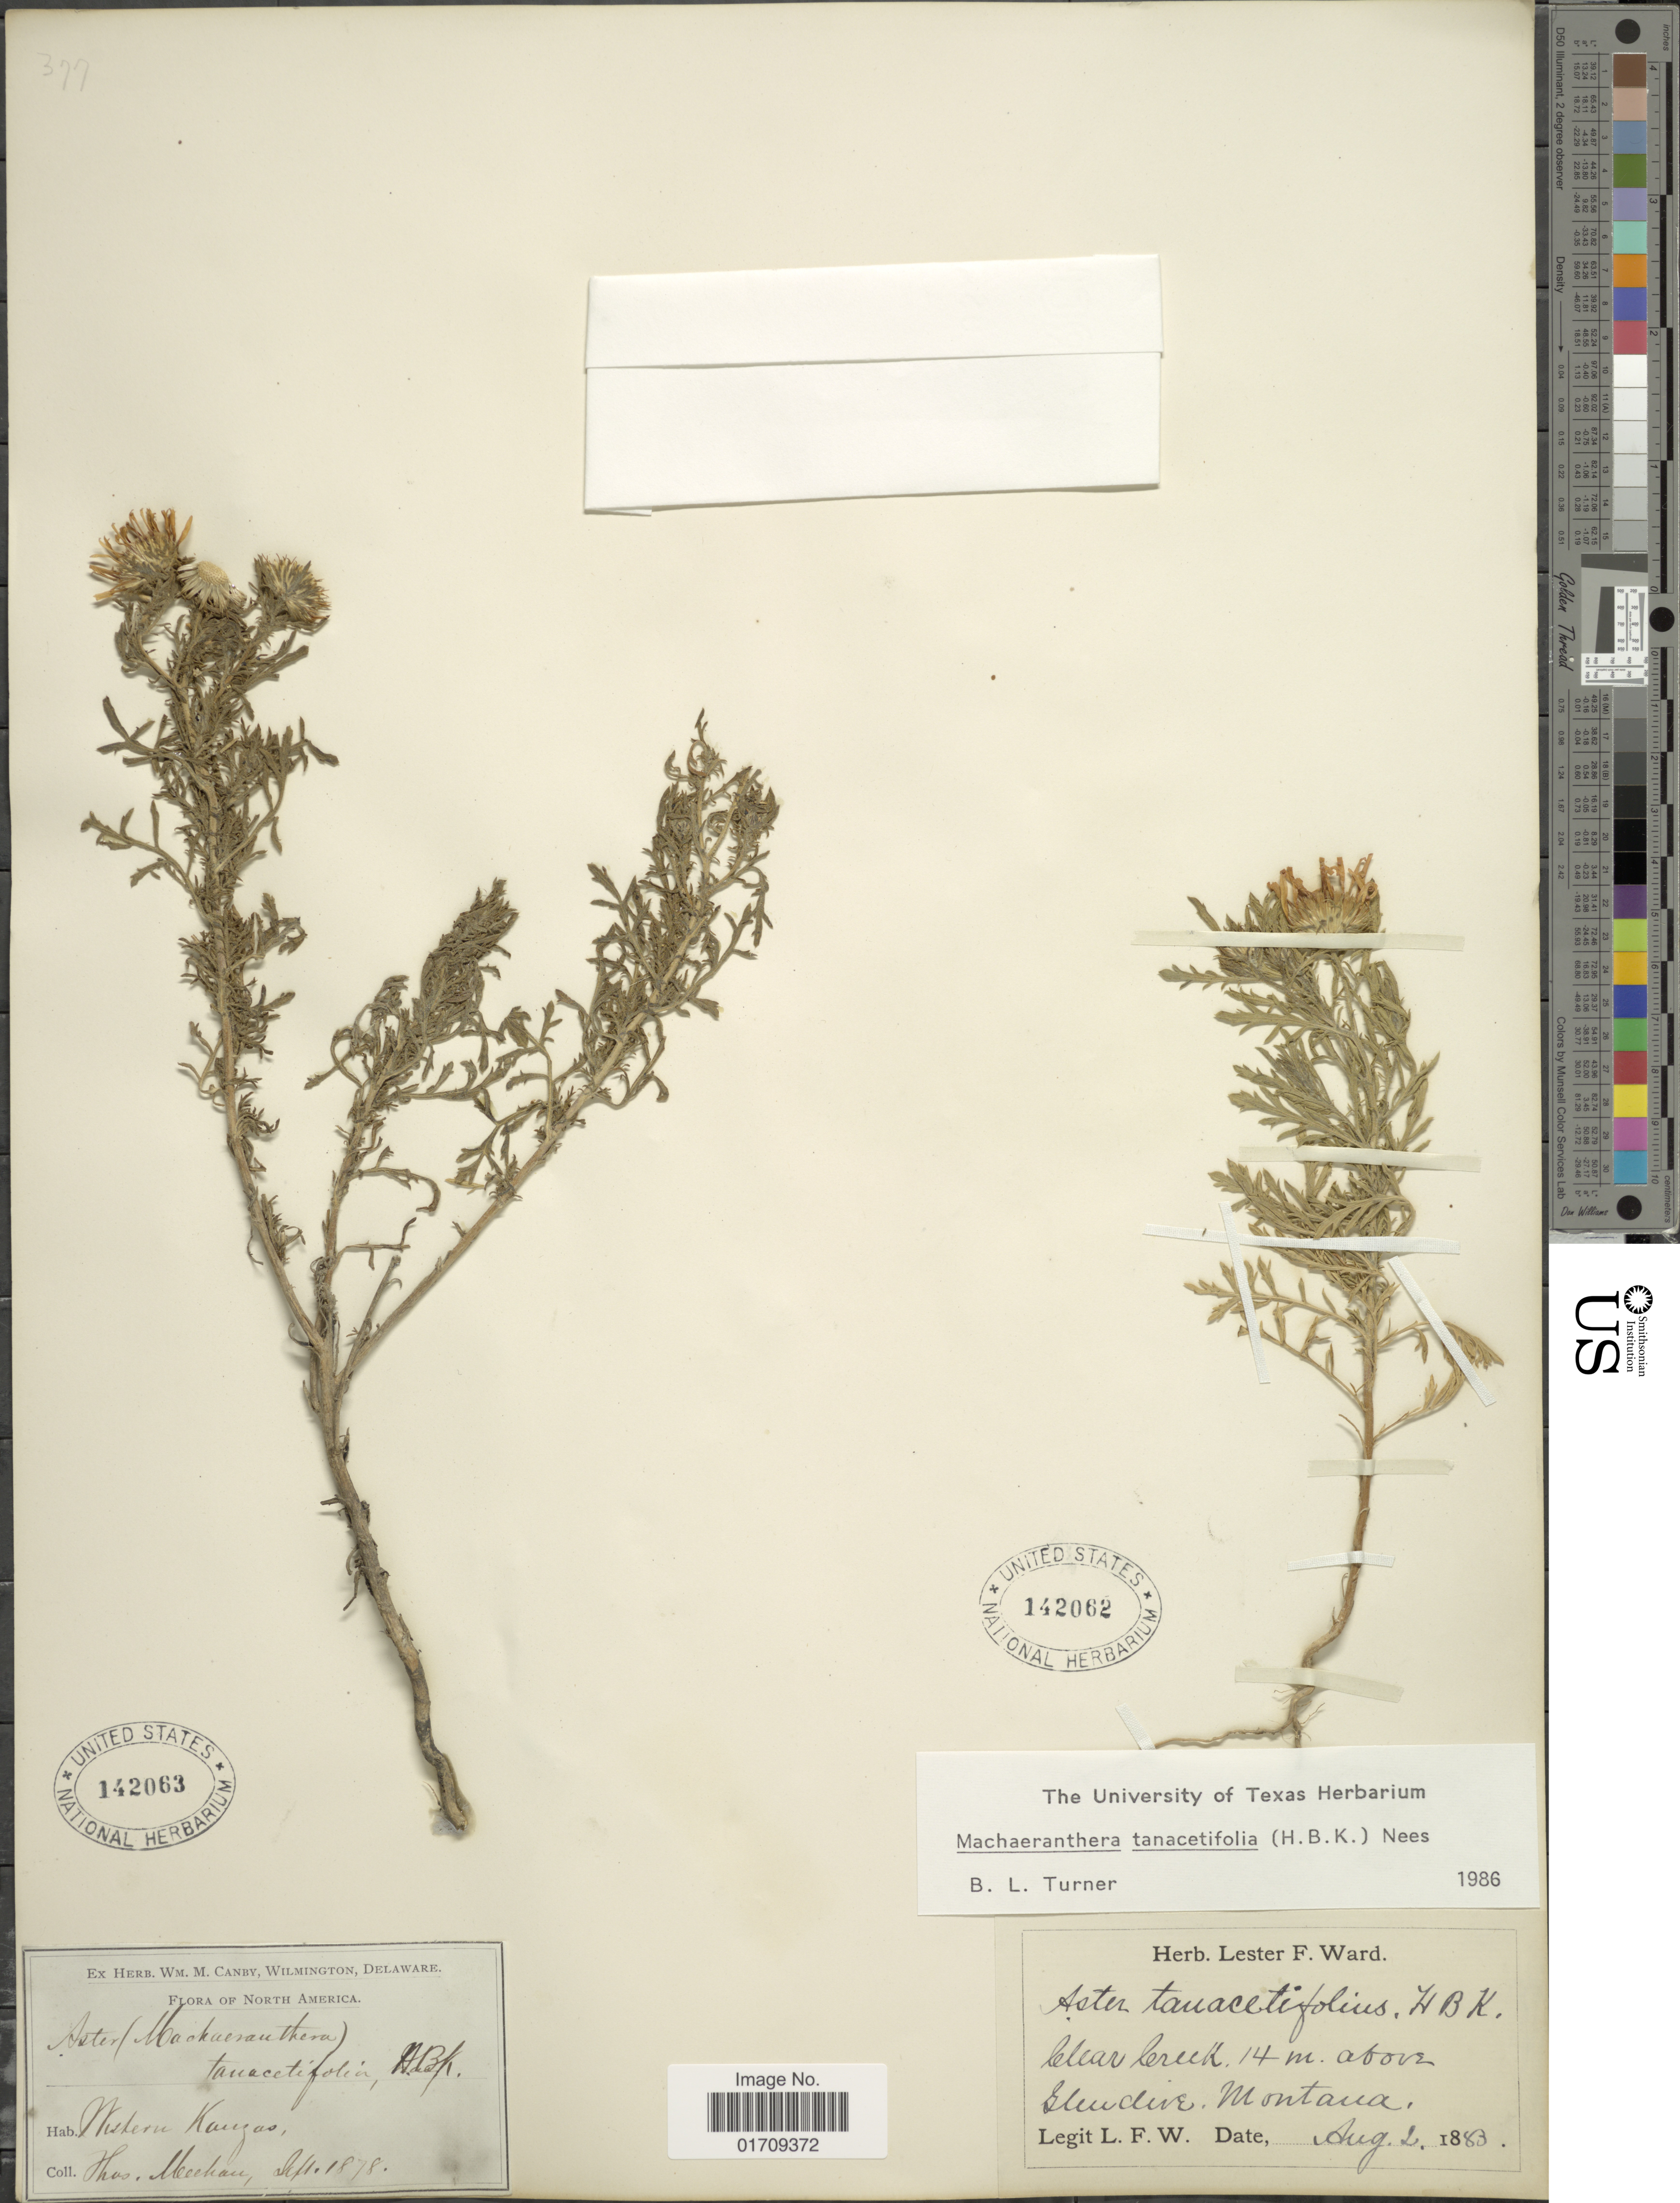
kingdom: Plantae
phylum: Tracheophyta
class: Magnoliopsida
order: Asterales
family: Asteraceae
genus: Machaeranthera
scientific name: Machaeranthera tanacetifolia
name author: (Kunth) Nees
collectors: L. F. Ward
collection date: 1883-08-02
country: United States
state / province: Montana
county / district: Dawson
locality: Clear Creek, 14 m. above Glendive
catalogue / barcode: US 142062-2